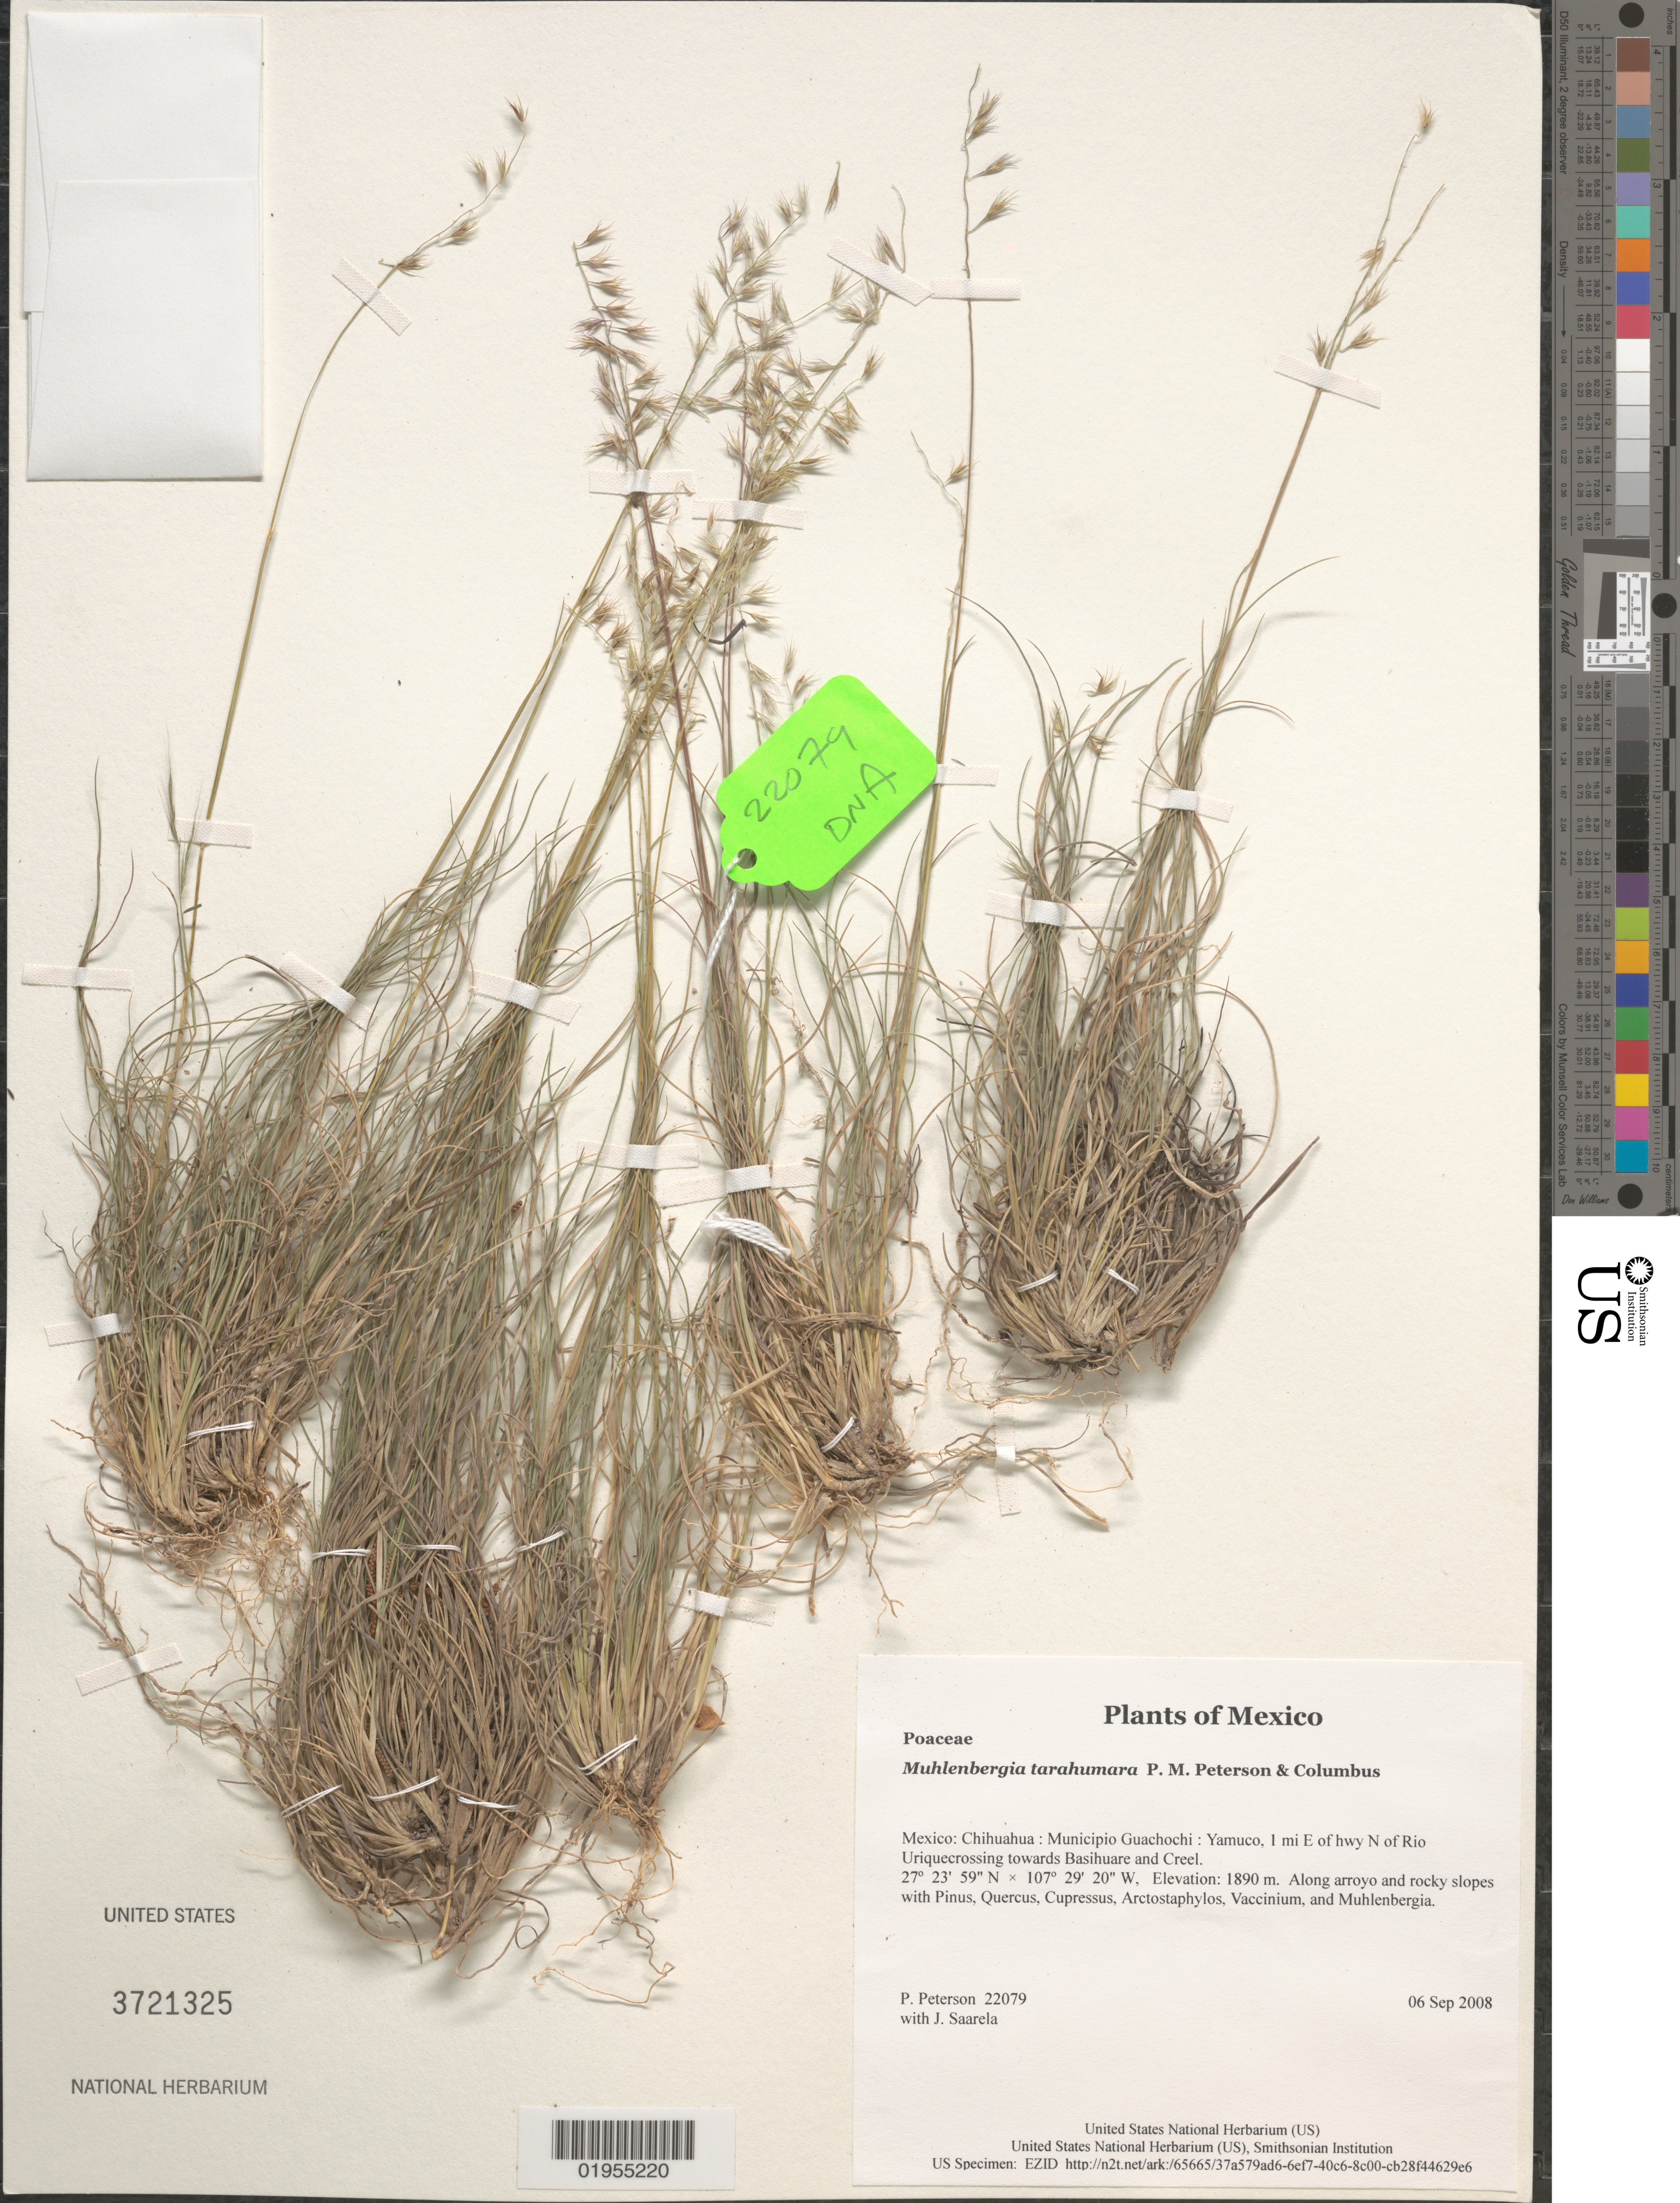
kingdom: Plantae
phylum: Tracheophyta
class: Liliopsida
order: Poales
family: Poaceae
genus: Muhlenbergia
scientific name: Muhlenbergia tarahumara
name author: P.M. Peterson & Columbus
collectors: P. M. Peterson & J. Saarela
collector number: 22079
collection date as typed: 06 Sep 2008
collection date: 2008-09-06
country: Mexico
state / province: Chihuahua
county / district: Municipio Guachochi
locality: Yamuco, 1 mi E of hwy N of Rio Uriquecrossing towards Basihuare and Creel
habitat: Along arroyo and rocky slopes with Pinus, Quercus, Cupressus, Arctostaphylos, Vaccinium, and Muhlenbergia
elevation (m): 1890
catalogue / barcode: US 3721325